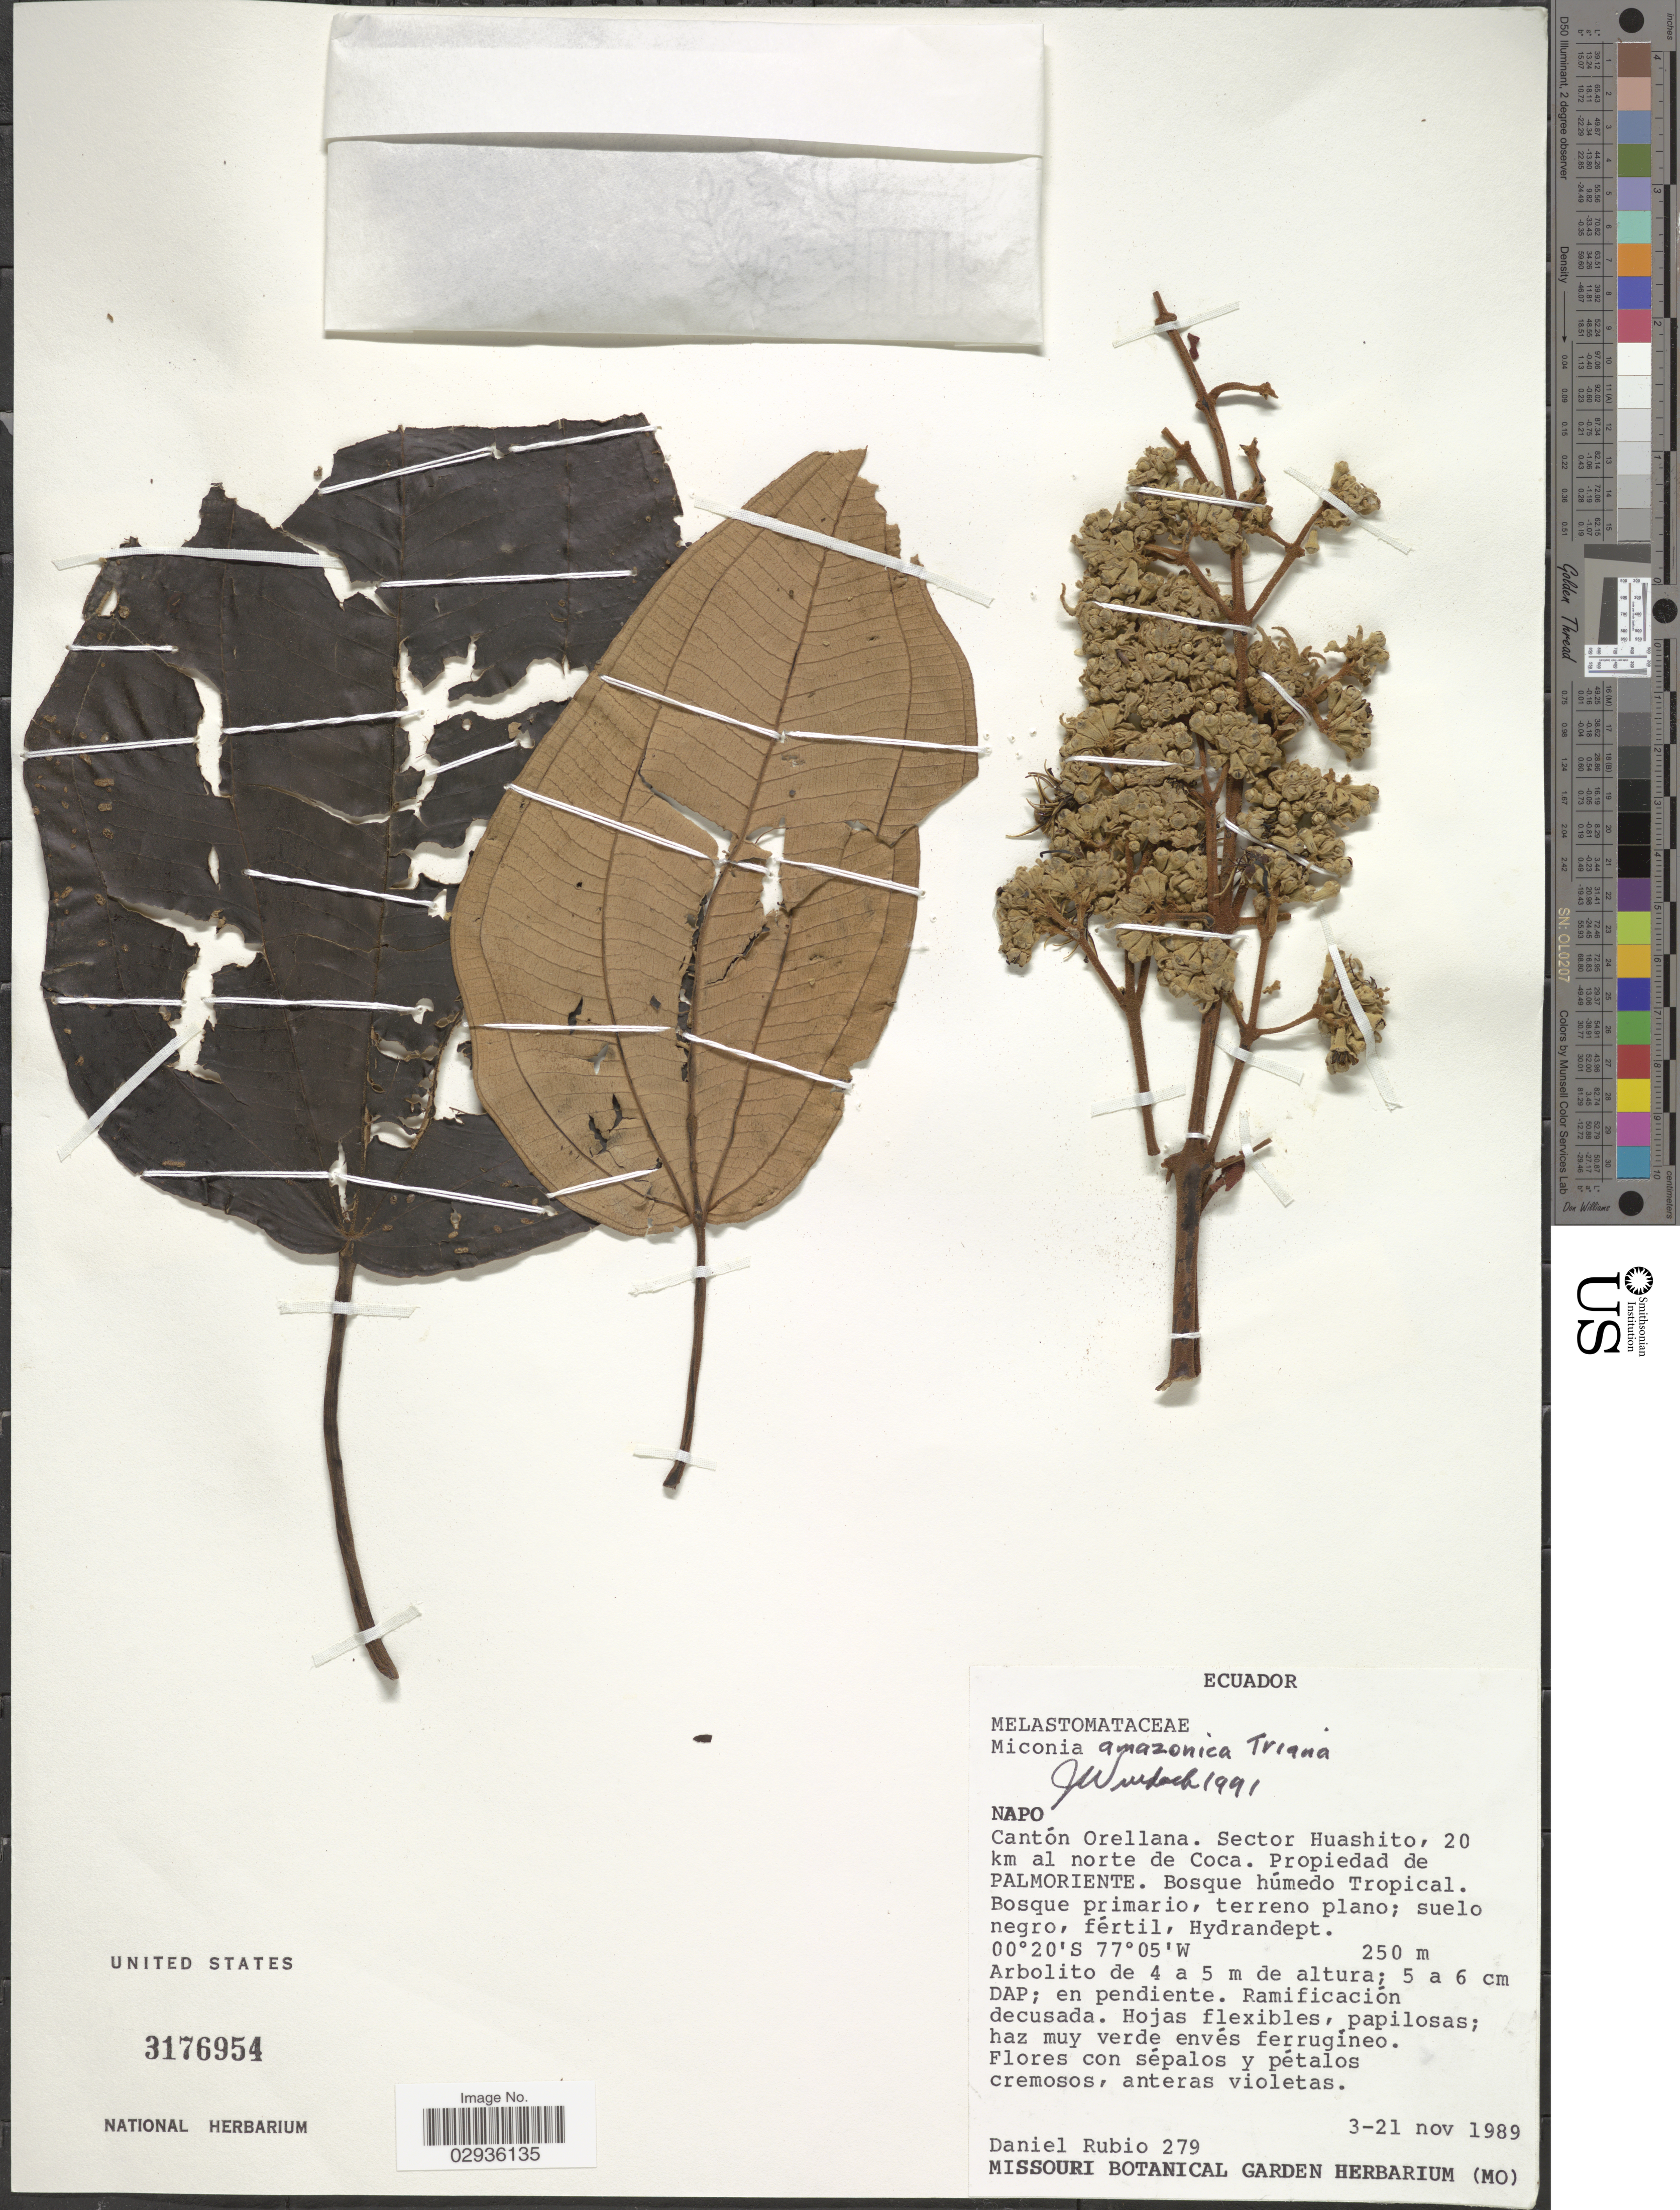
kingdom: Plantae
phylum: Tracheophyta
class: Magnoliopsida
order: Myrtales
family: Melastomataceae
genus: Miconia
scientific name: Miconia amazonica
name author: Triana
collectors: D. Rubio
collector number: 279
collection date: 1989-11-03/1989-11-21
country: Ecuador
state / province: Napo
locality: Napo. Cantón Orellana. Sector Huashito, 20 km al norte de Coca. Propiedad de Palmoriente.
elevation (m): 250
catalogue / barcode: US 3176954